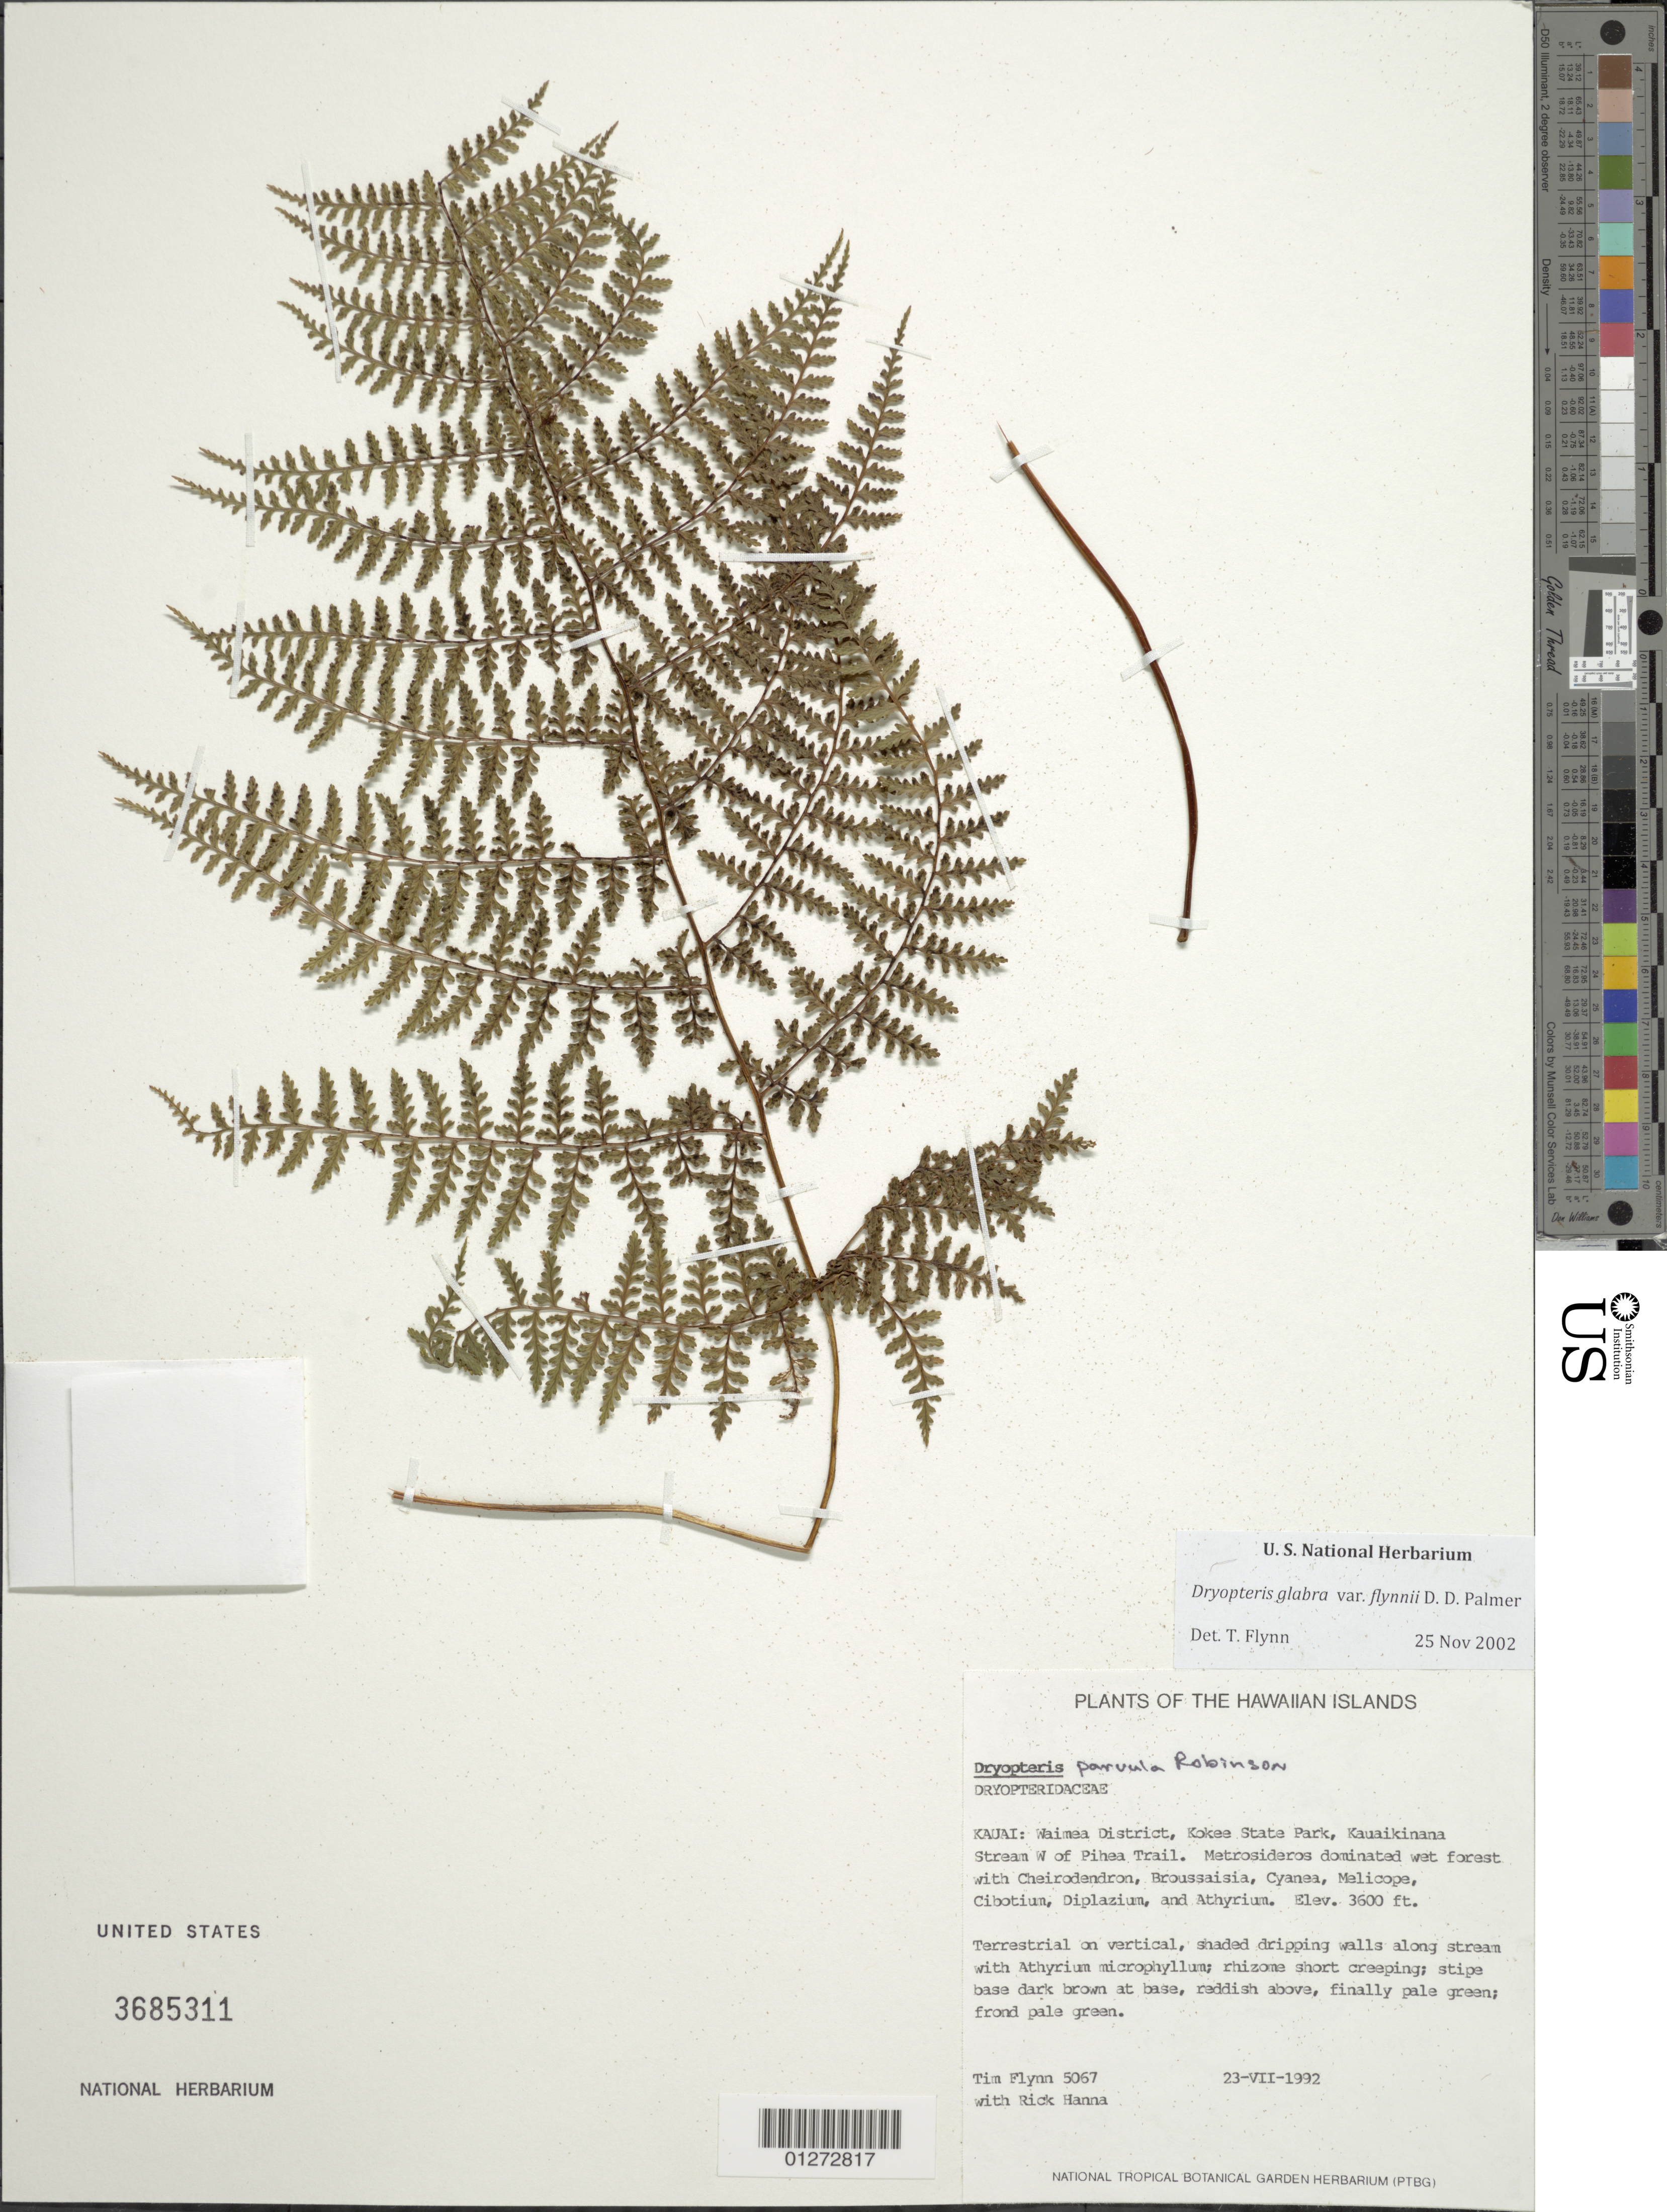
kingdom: Plantae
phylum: Tracheophyta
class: Polypodiopsida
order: Polypodiales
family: Dryopteridaceae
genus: Dryopteris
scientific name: Dryopteris glabra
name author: (Brack.) Kuntze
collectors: T. W. Flynn & R. Hanna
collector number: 5067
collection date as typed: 23 Jul 1992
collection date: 1992-07-23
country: United States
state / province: Hawaii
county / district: Kauai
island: Kaua'i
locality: Waimea District, Kokee State Park, Kauaikinana Stream W of Pihea Trail.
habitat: Wet forest, on vertical, shaded dripping walls along stream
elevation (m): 1097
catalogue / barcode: US 3685311